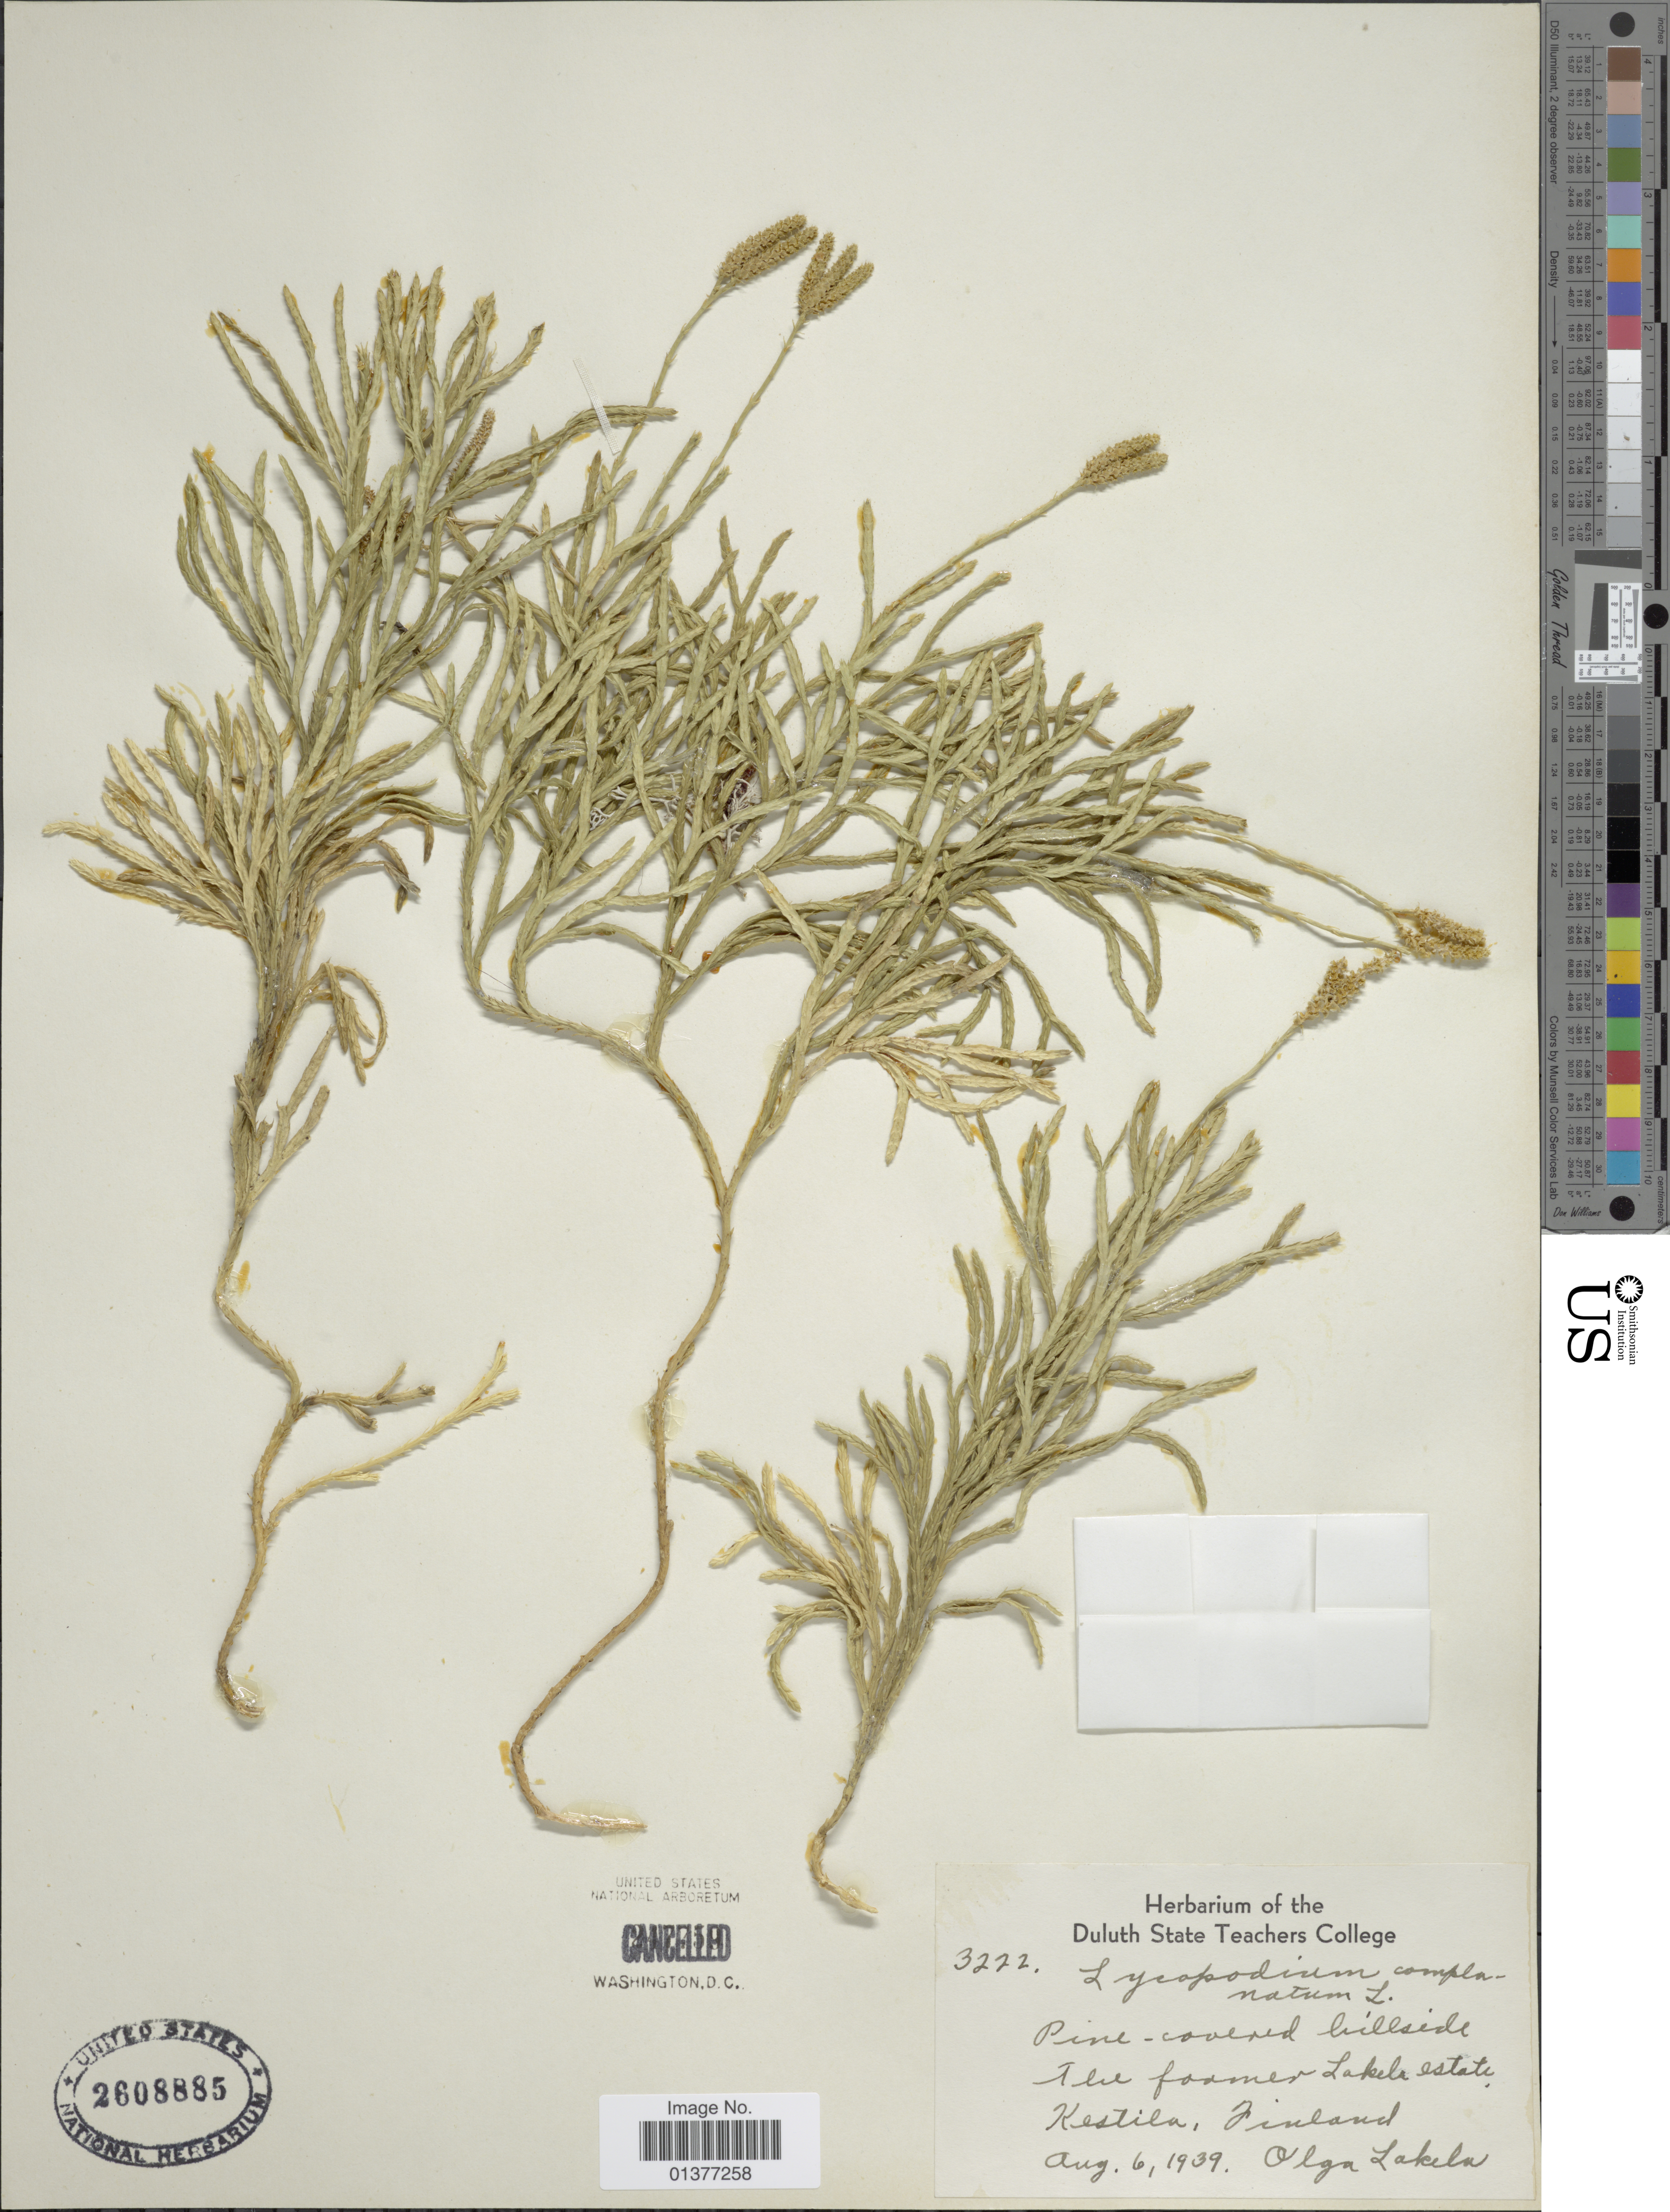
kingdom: Plantae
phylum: Tracheophyta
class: Lycopodiopsida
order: Lycopodiales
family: Lycopodiaceae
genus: Diphasiastrum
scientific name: Diphasiastrum complanatum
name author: (L.) Holub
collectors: O. K. Lakela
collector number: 3222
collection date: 1939-08-06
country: Finland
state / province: Pohjois-Pohjanmaa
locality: Lakela Estate, Kestilä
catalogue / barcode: US 2608885